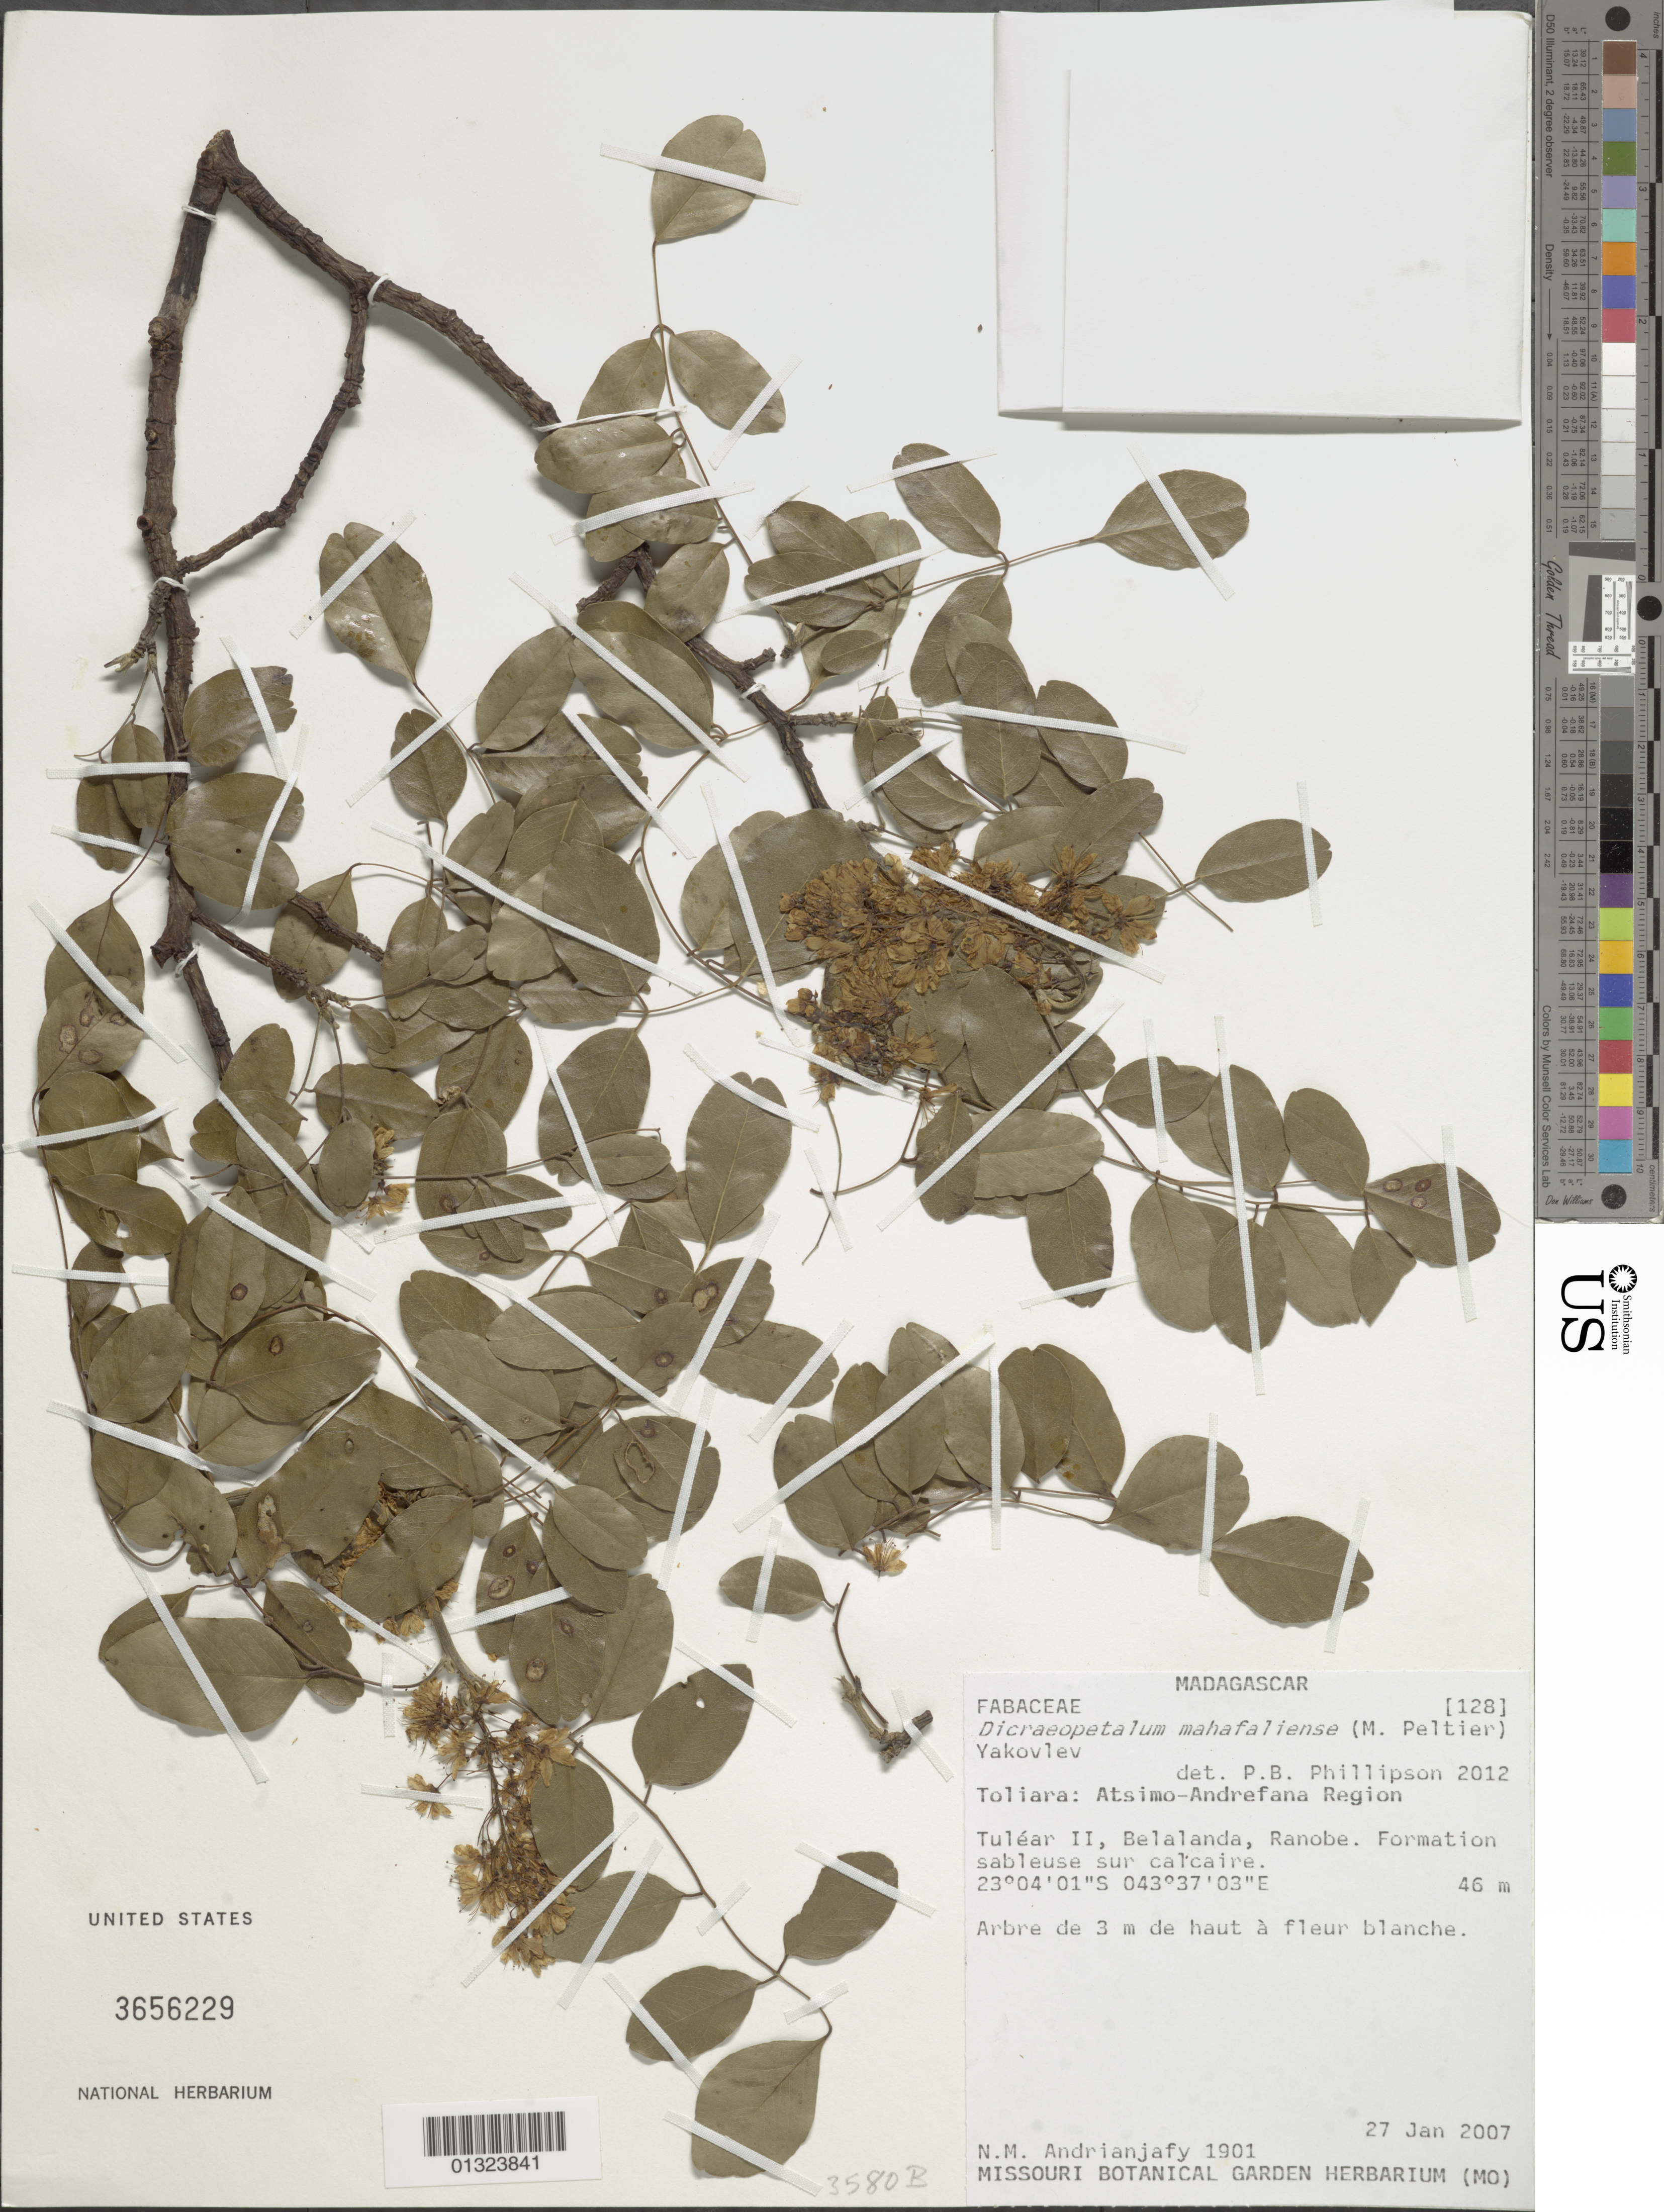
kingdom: Plantae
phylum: Tracheophyta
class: Magnoliopsida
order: Fabales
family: Fabaceae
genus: Dicraeopetalum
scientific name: Dicraeopetalum mahafaliense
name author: (M. Peltier) Yakovlev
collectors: N. M. Andrianjafy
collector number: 1901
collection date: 2007-01-27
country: Madagascar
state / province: Atsimo-Andrefana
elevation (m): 46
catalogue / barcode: US 3656229